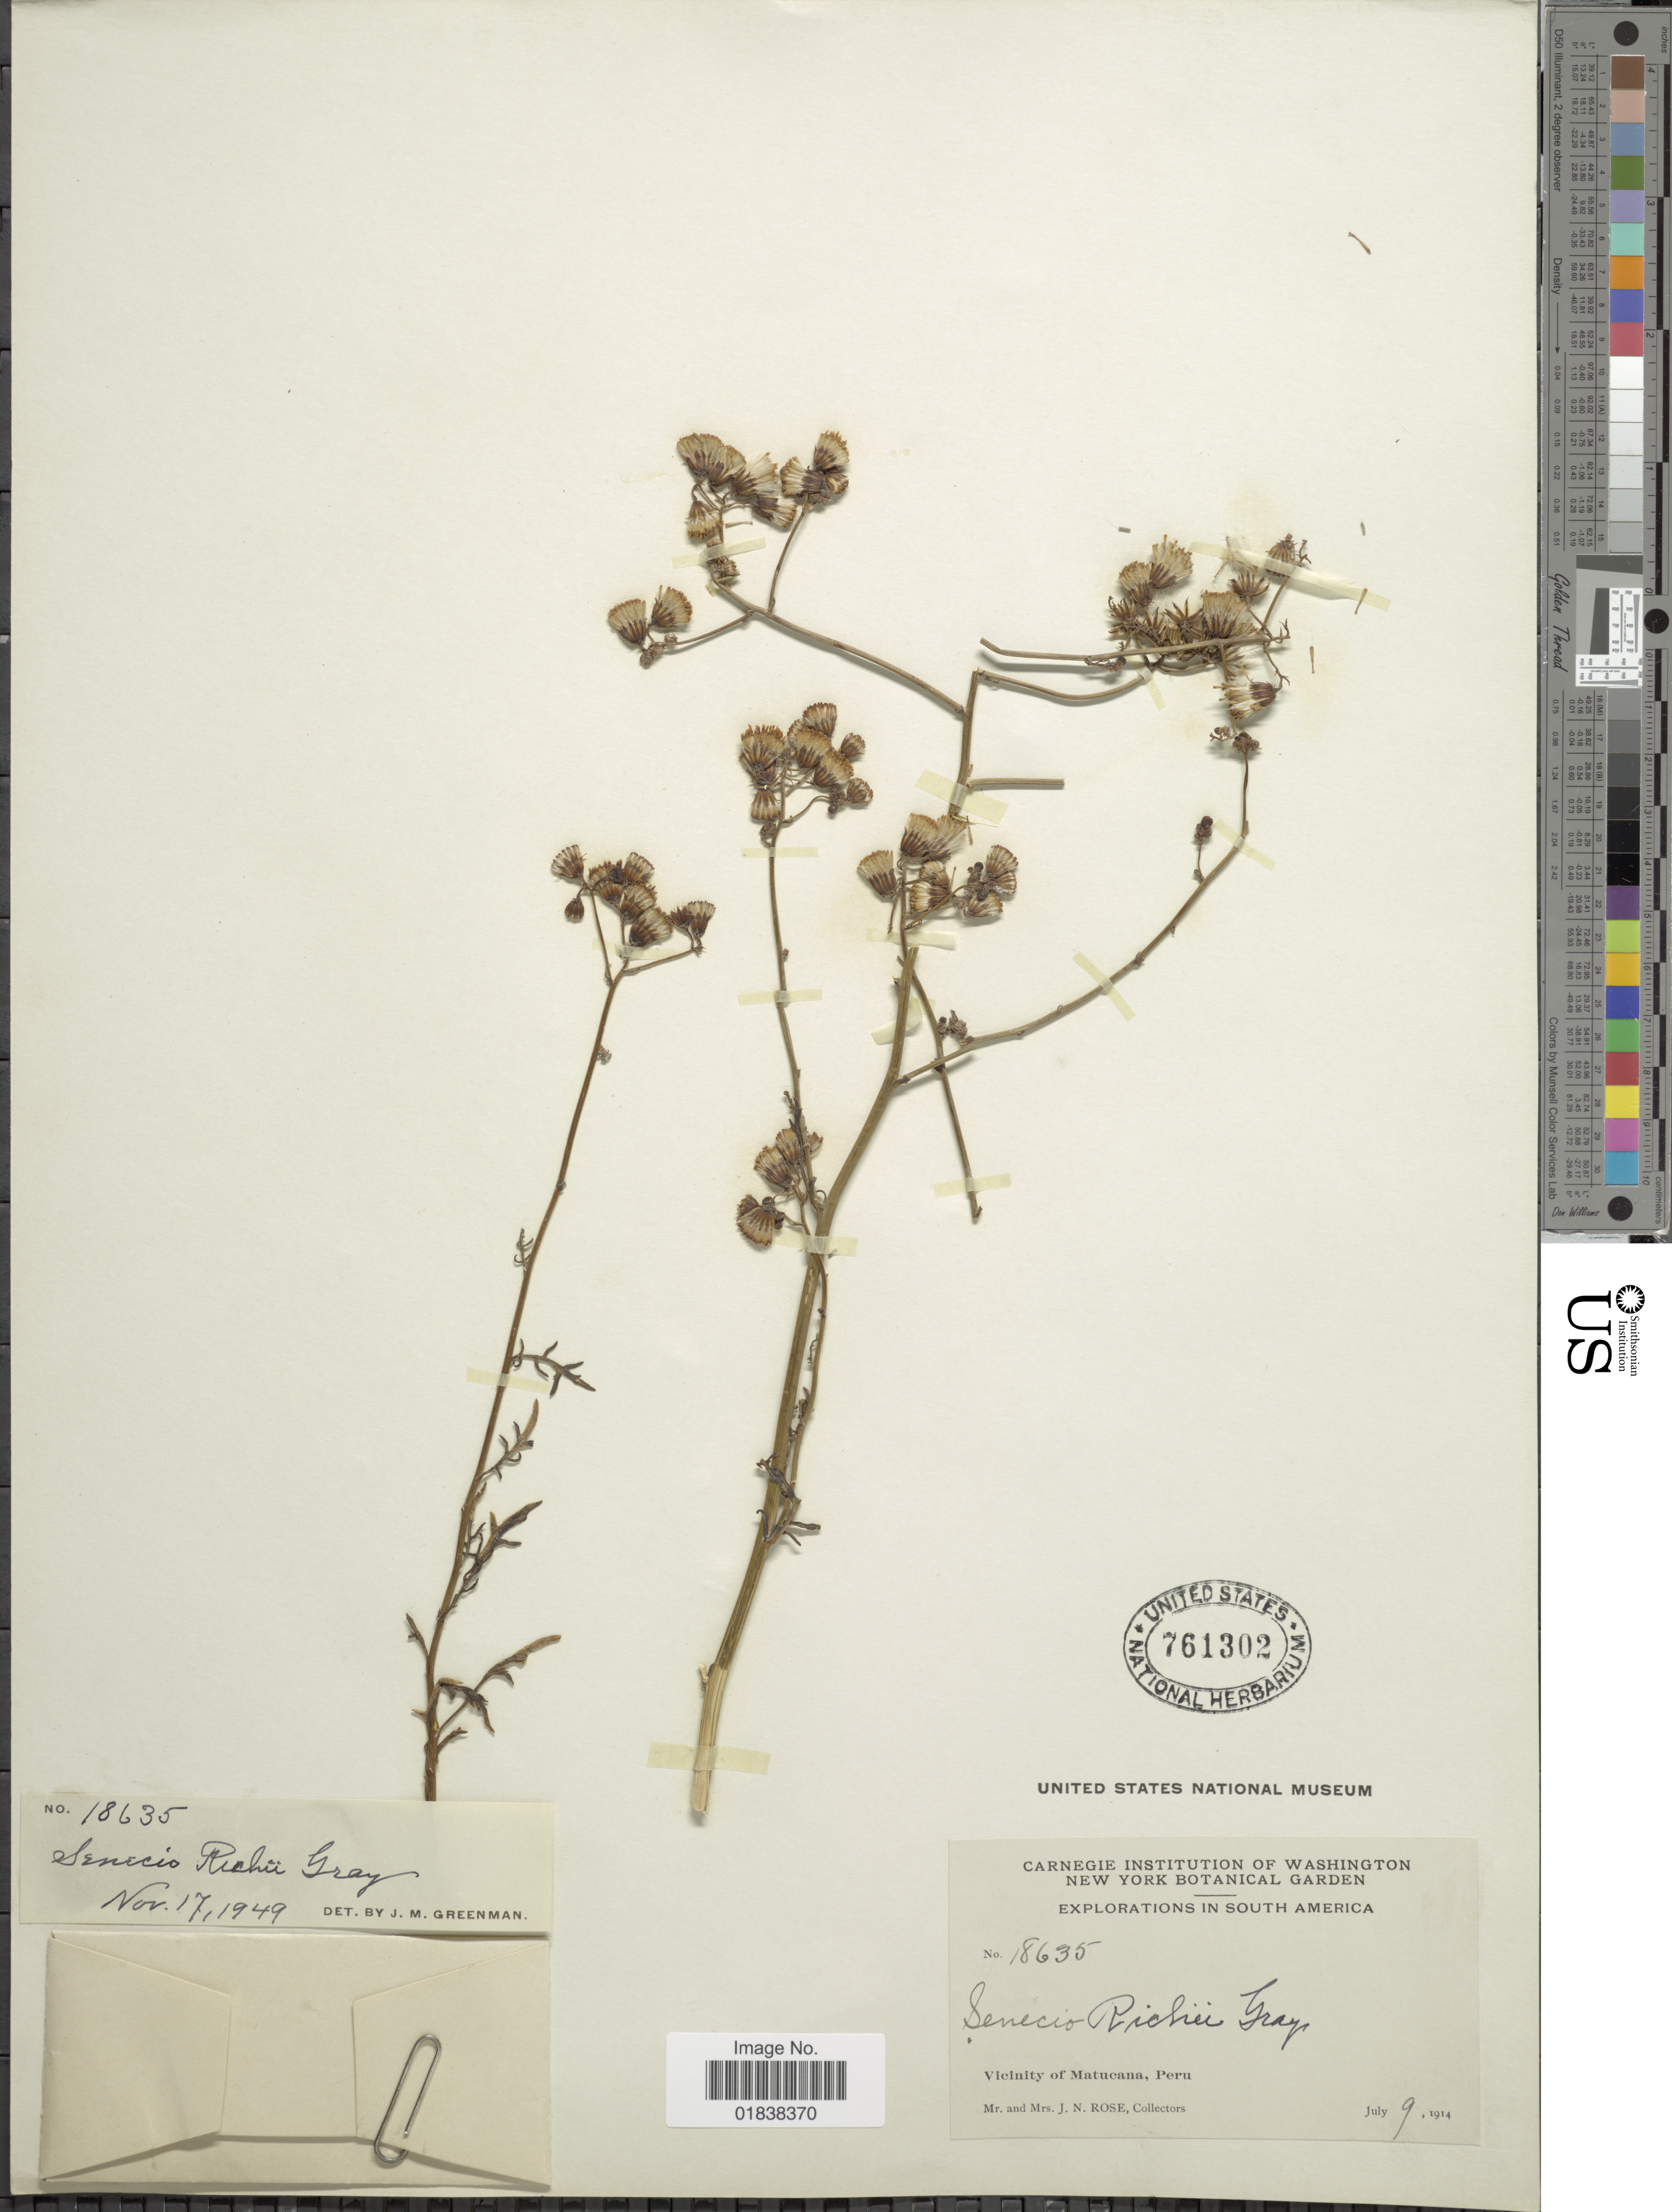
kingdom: Plantae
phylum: Tracheophyta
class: Magnoliopsida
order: Asterales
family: Asteraceae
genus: Senecio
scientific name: Senecio richii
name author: A. Gray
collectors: J. N. Rose & L. B. Rose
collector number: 18635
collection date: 1914-07-09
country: Peru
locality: South America, Vicinity of Matucana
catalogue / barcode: US 761302